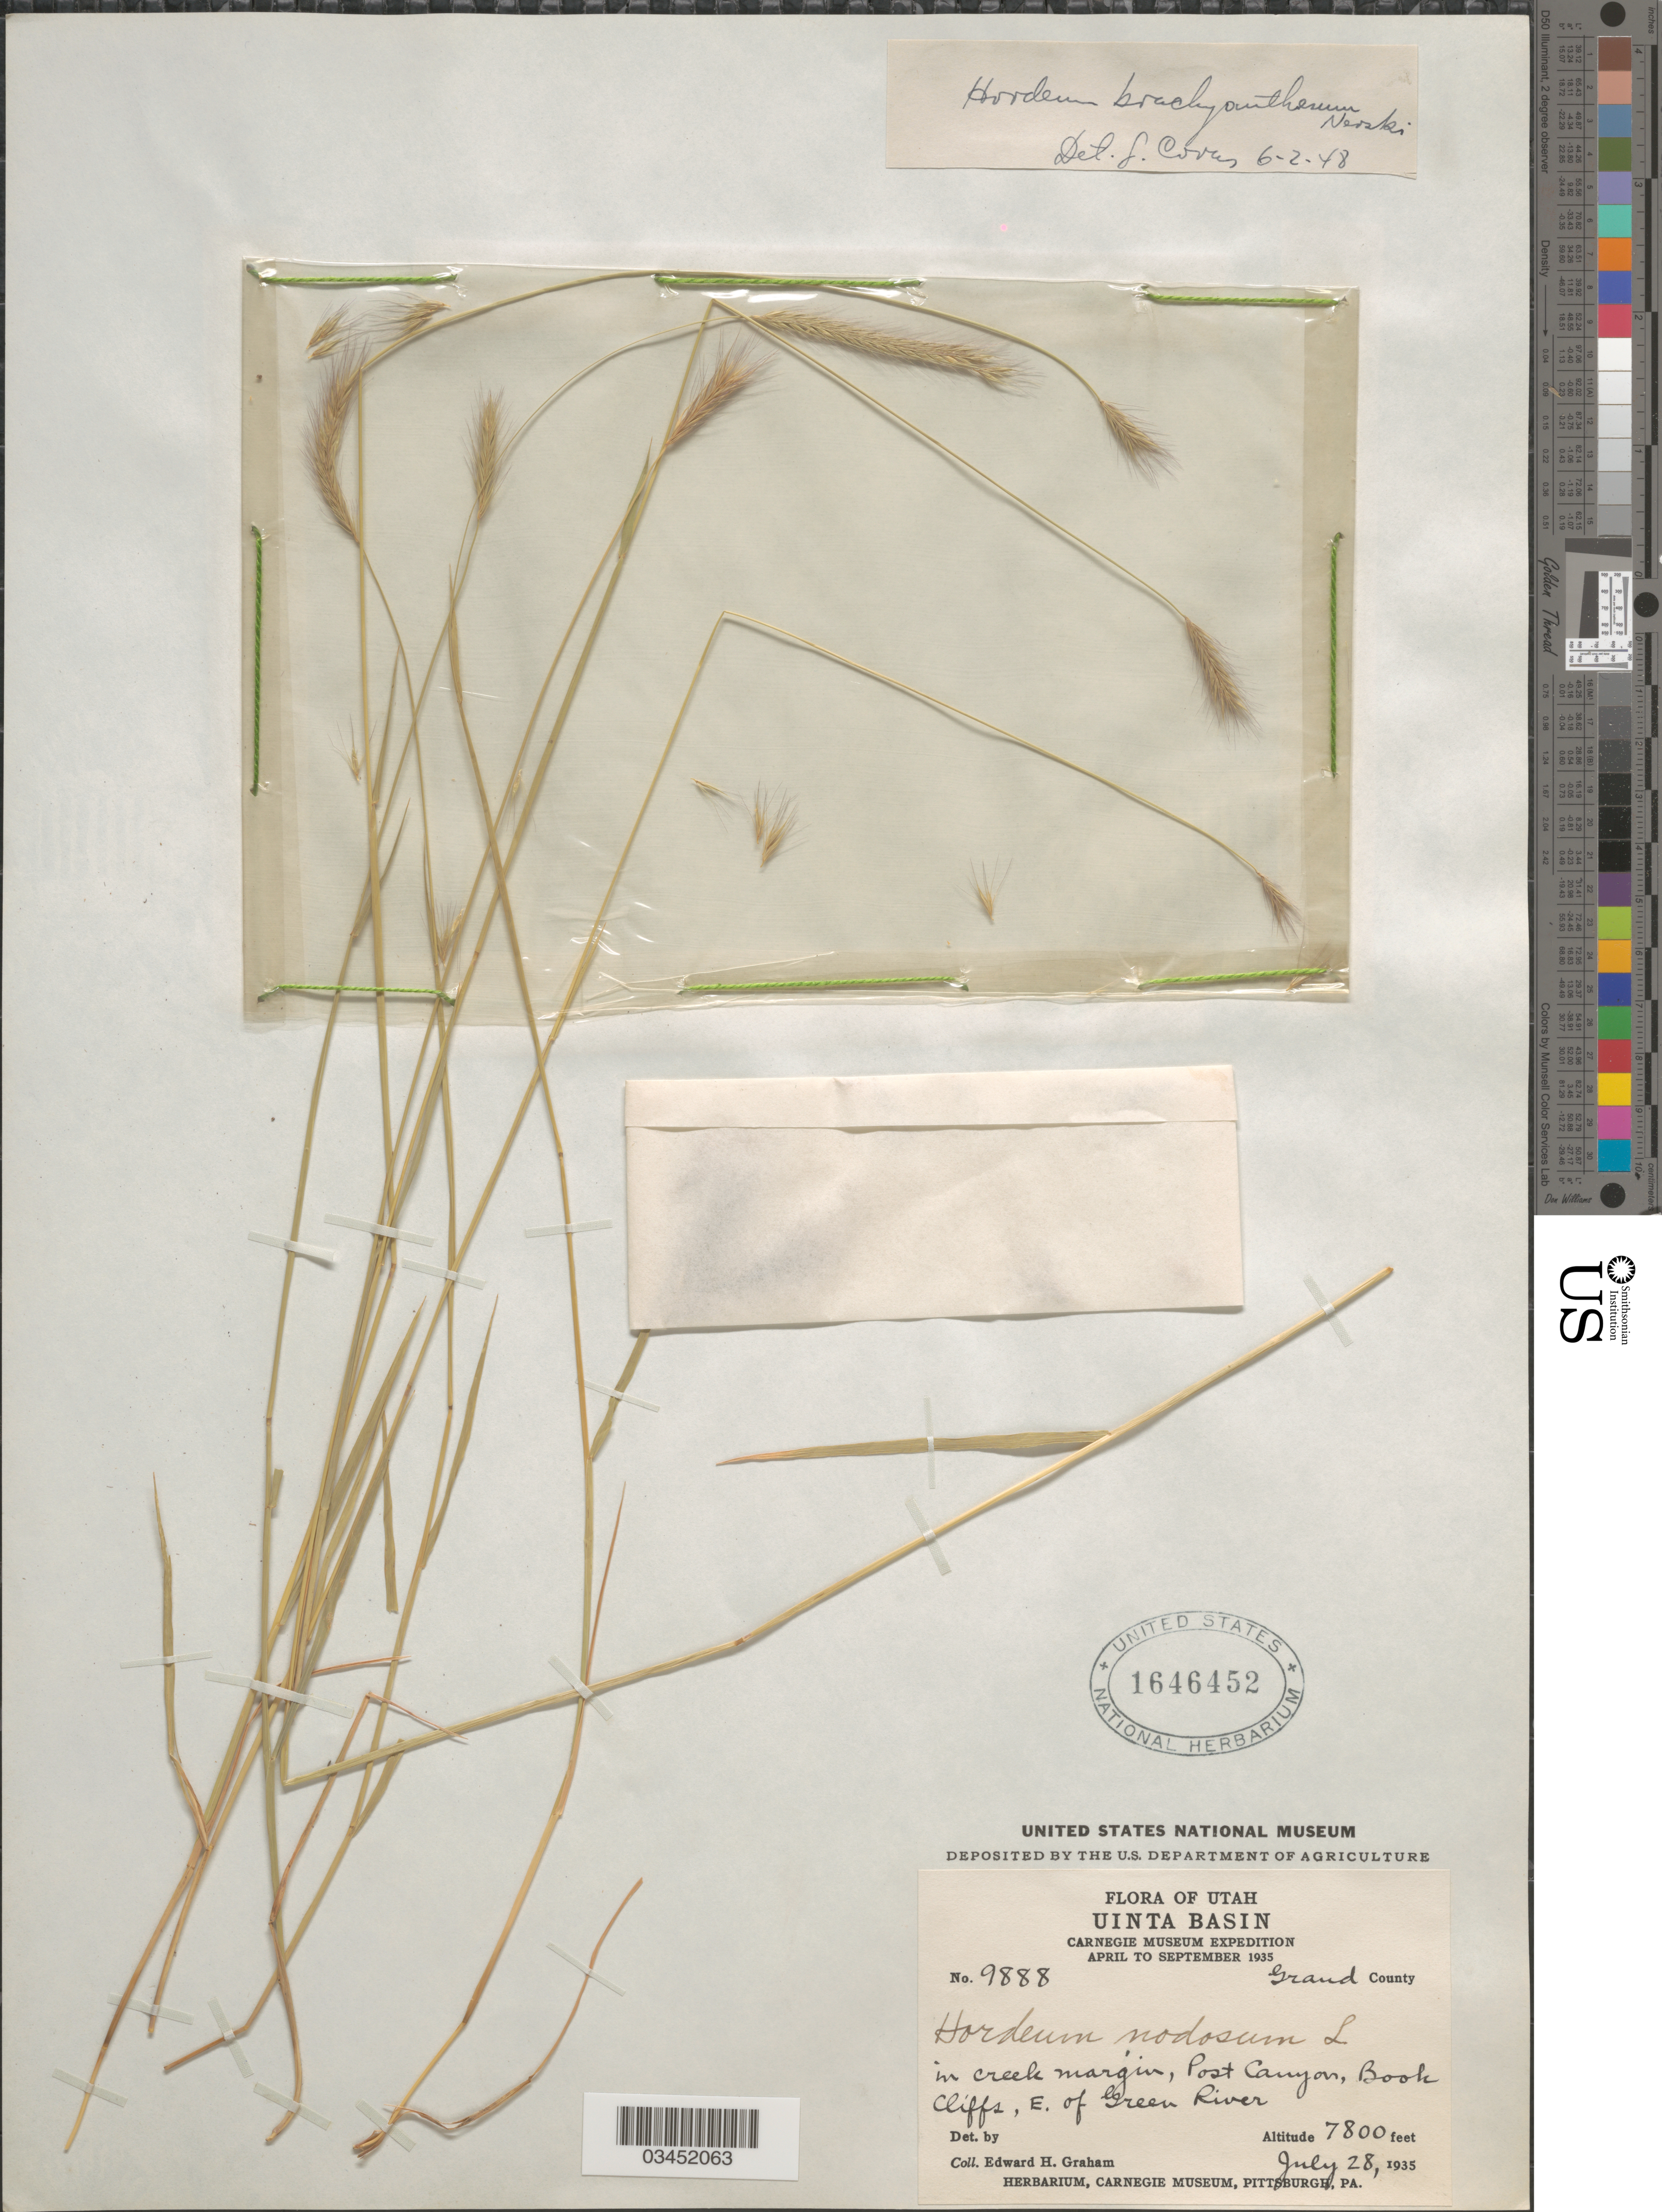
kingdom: Plantae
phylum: Tracheophyta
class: Liliopsida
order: Poales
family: Poaceae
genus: Hordeum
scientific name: Hordeum brachyantherum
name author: Nevski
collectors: E. H. Graham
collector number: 9888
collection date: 1935-07-28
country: United States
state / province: Utah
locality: Uinta Basin. Carnegie Museum Expedition April to September 1935. Grand County. In creek margin, Post Canyon, Book Cliffs, E. of Green River.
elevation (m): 2377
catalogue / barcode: US 1646452